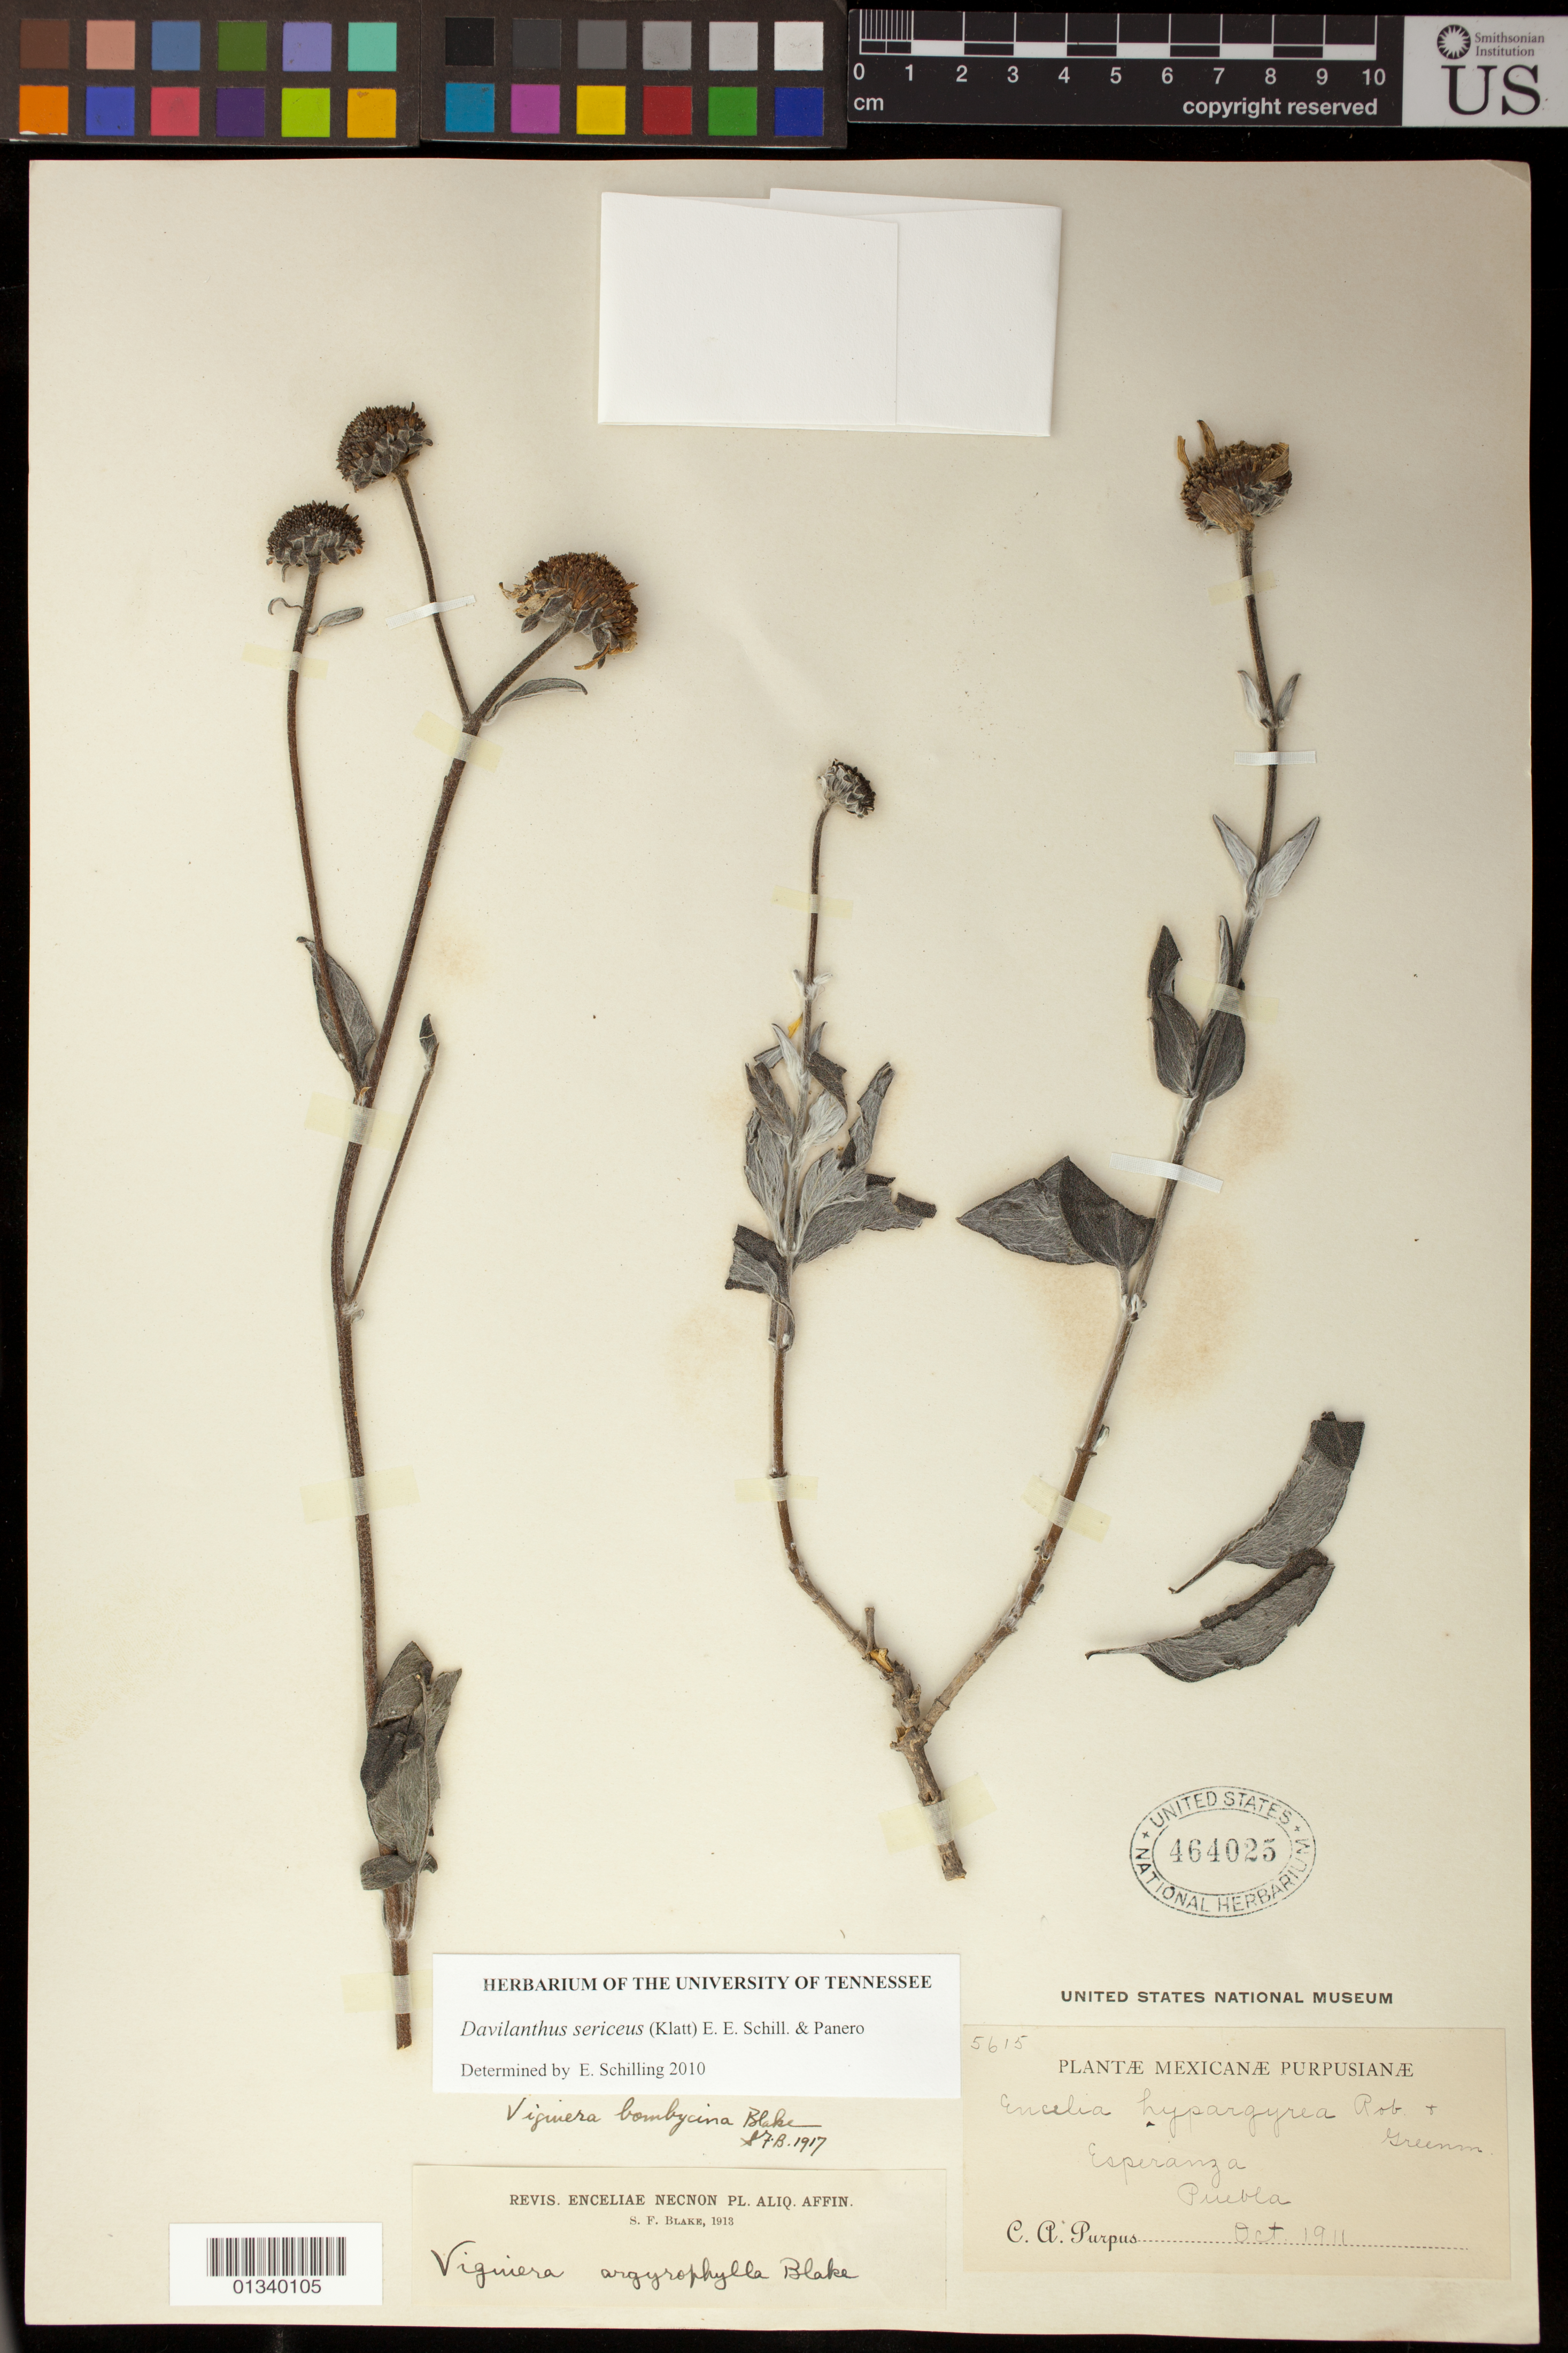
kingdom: Plantae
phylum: Tracheophyta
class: Magnoliopsida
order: Asterales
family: Asteraceae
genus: Davilanthus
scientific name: Davilanthus sericeus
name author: (Klatt) E.E. Schill. & Panero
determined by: Schilling, E. E.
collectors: C. A. Purpus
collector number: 5615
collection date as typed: Oct 1911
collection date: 1911-10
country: Mexico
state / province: Puebla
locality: Esperanza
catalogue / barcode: US 464025